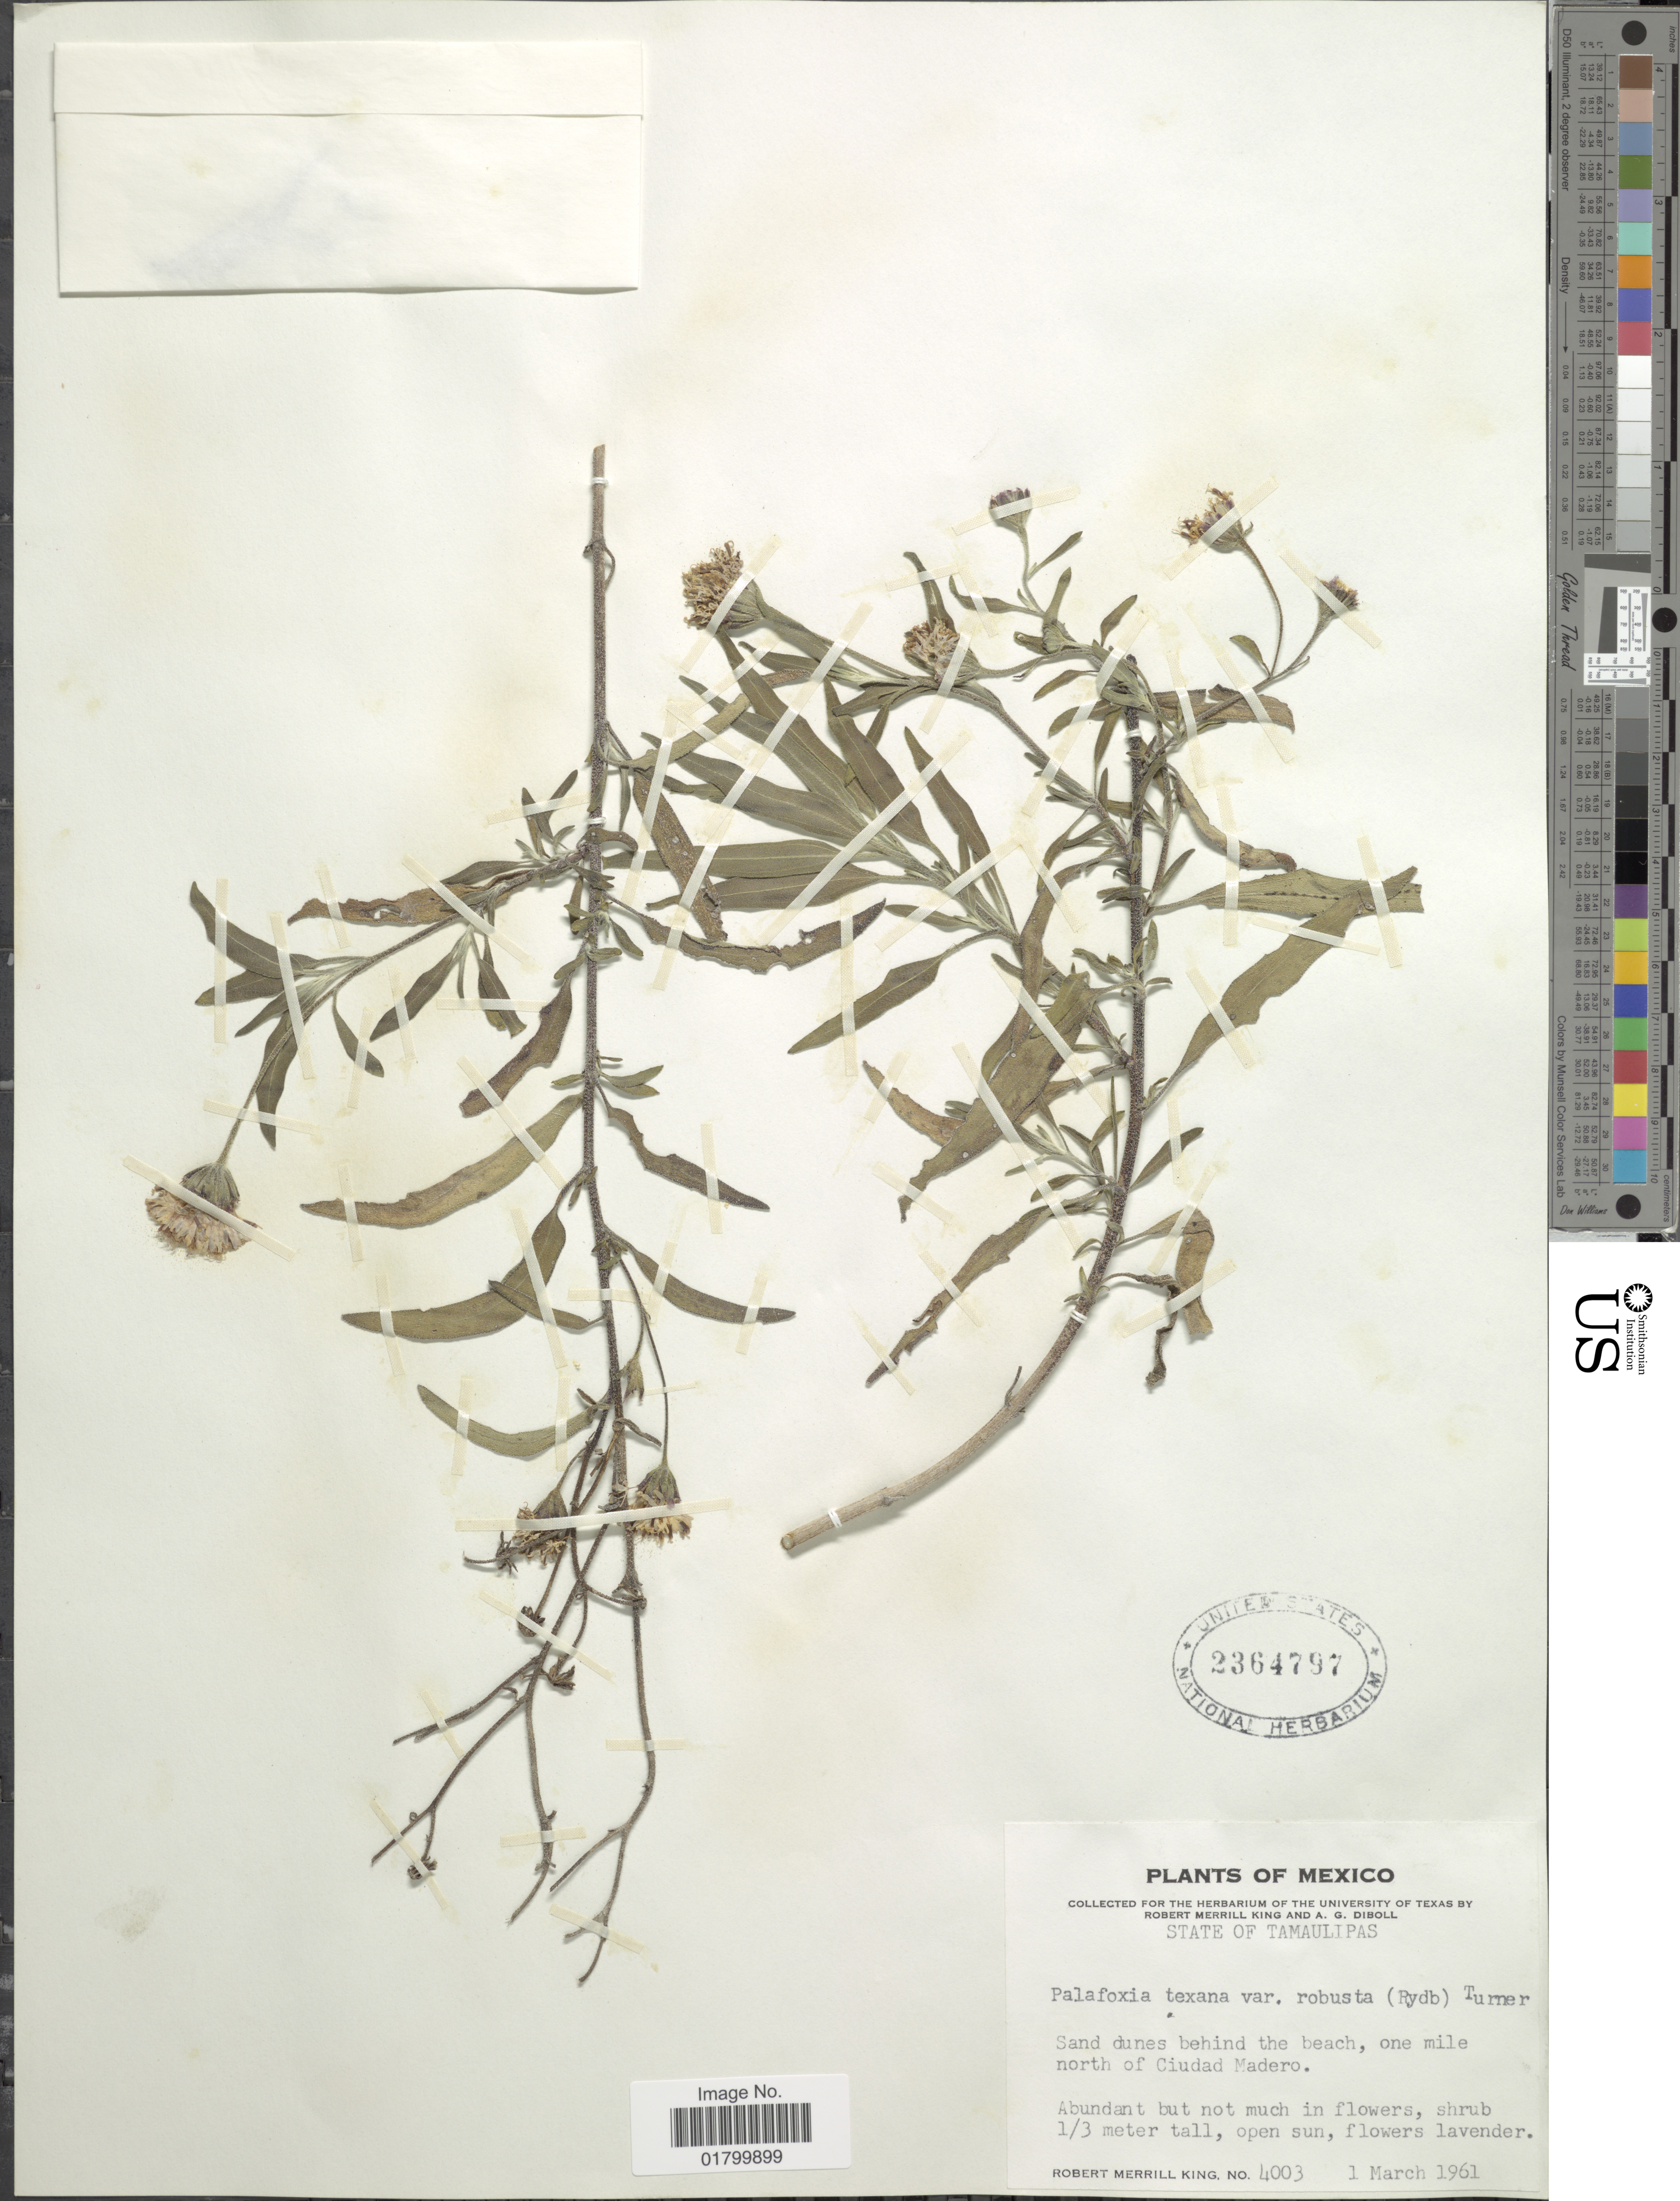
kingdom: Plantae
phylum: Tracheophyta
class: Magnoliopsida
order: Asterales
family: Asteraceae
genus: Palafoxia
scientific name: Palafoxia texana var. robusta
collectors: R. M. King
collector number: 4003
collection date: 1961-03-01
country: Mexico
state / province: Tamaulipas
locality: State of Tamaulipas, Sand dunes behind the beach, one mile north of Ciudad Madero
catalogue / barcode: US 2364797